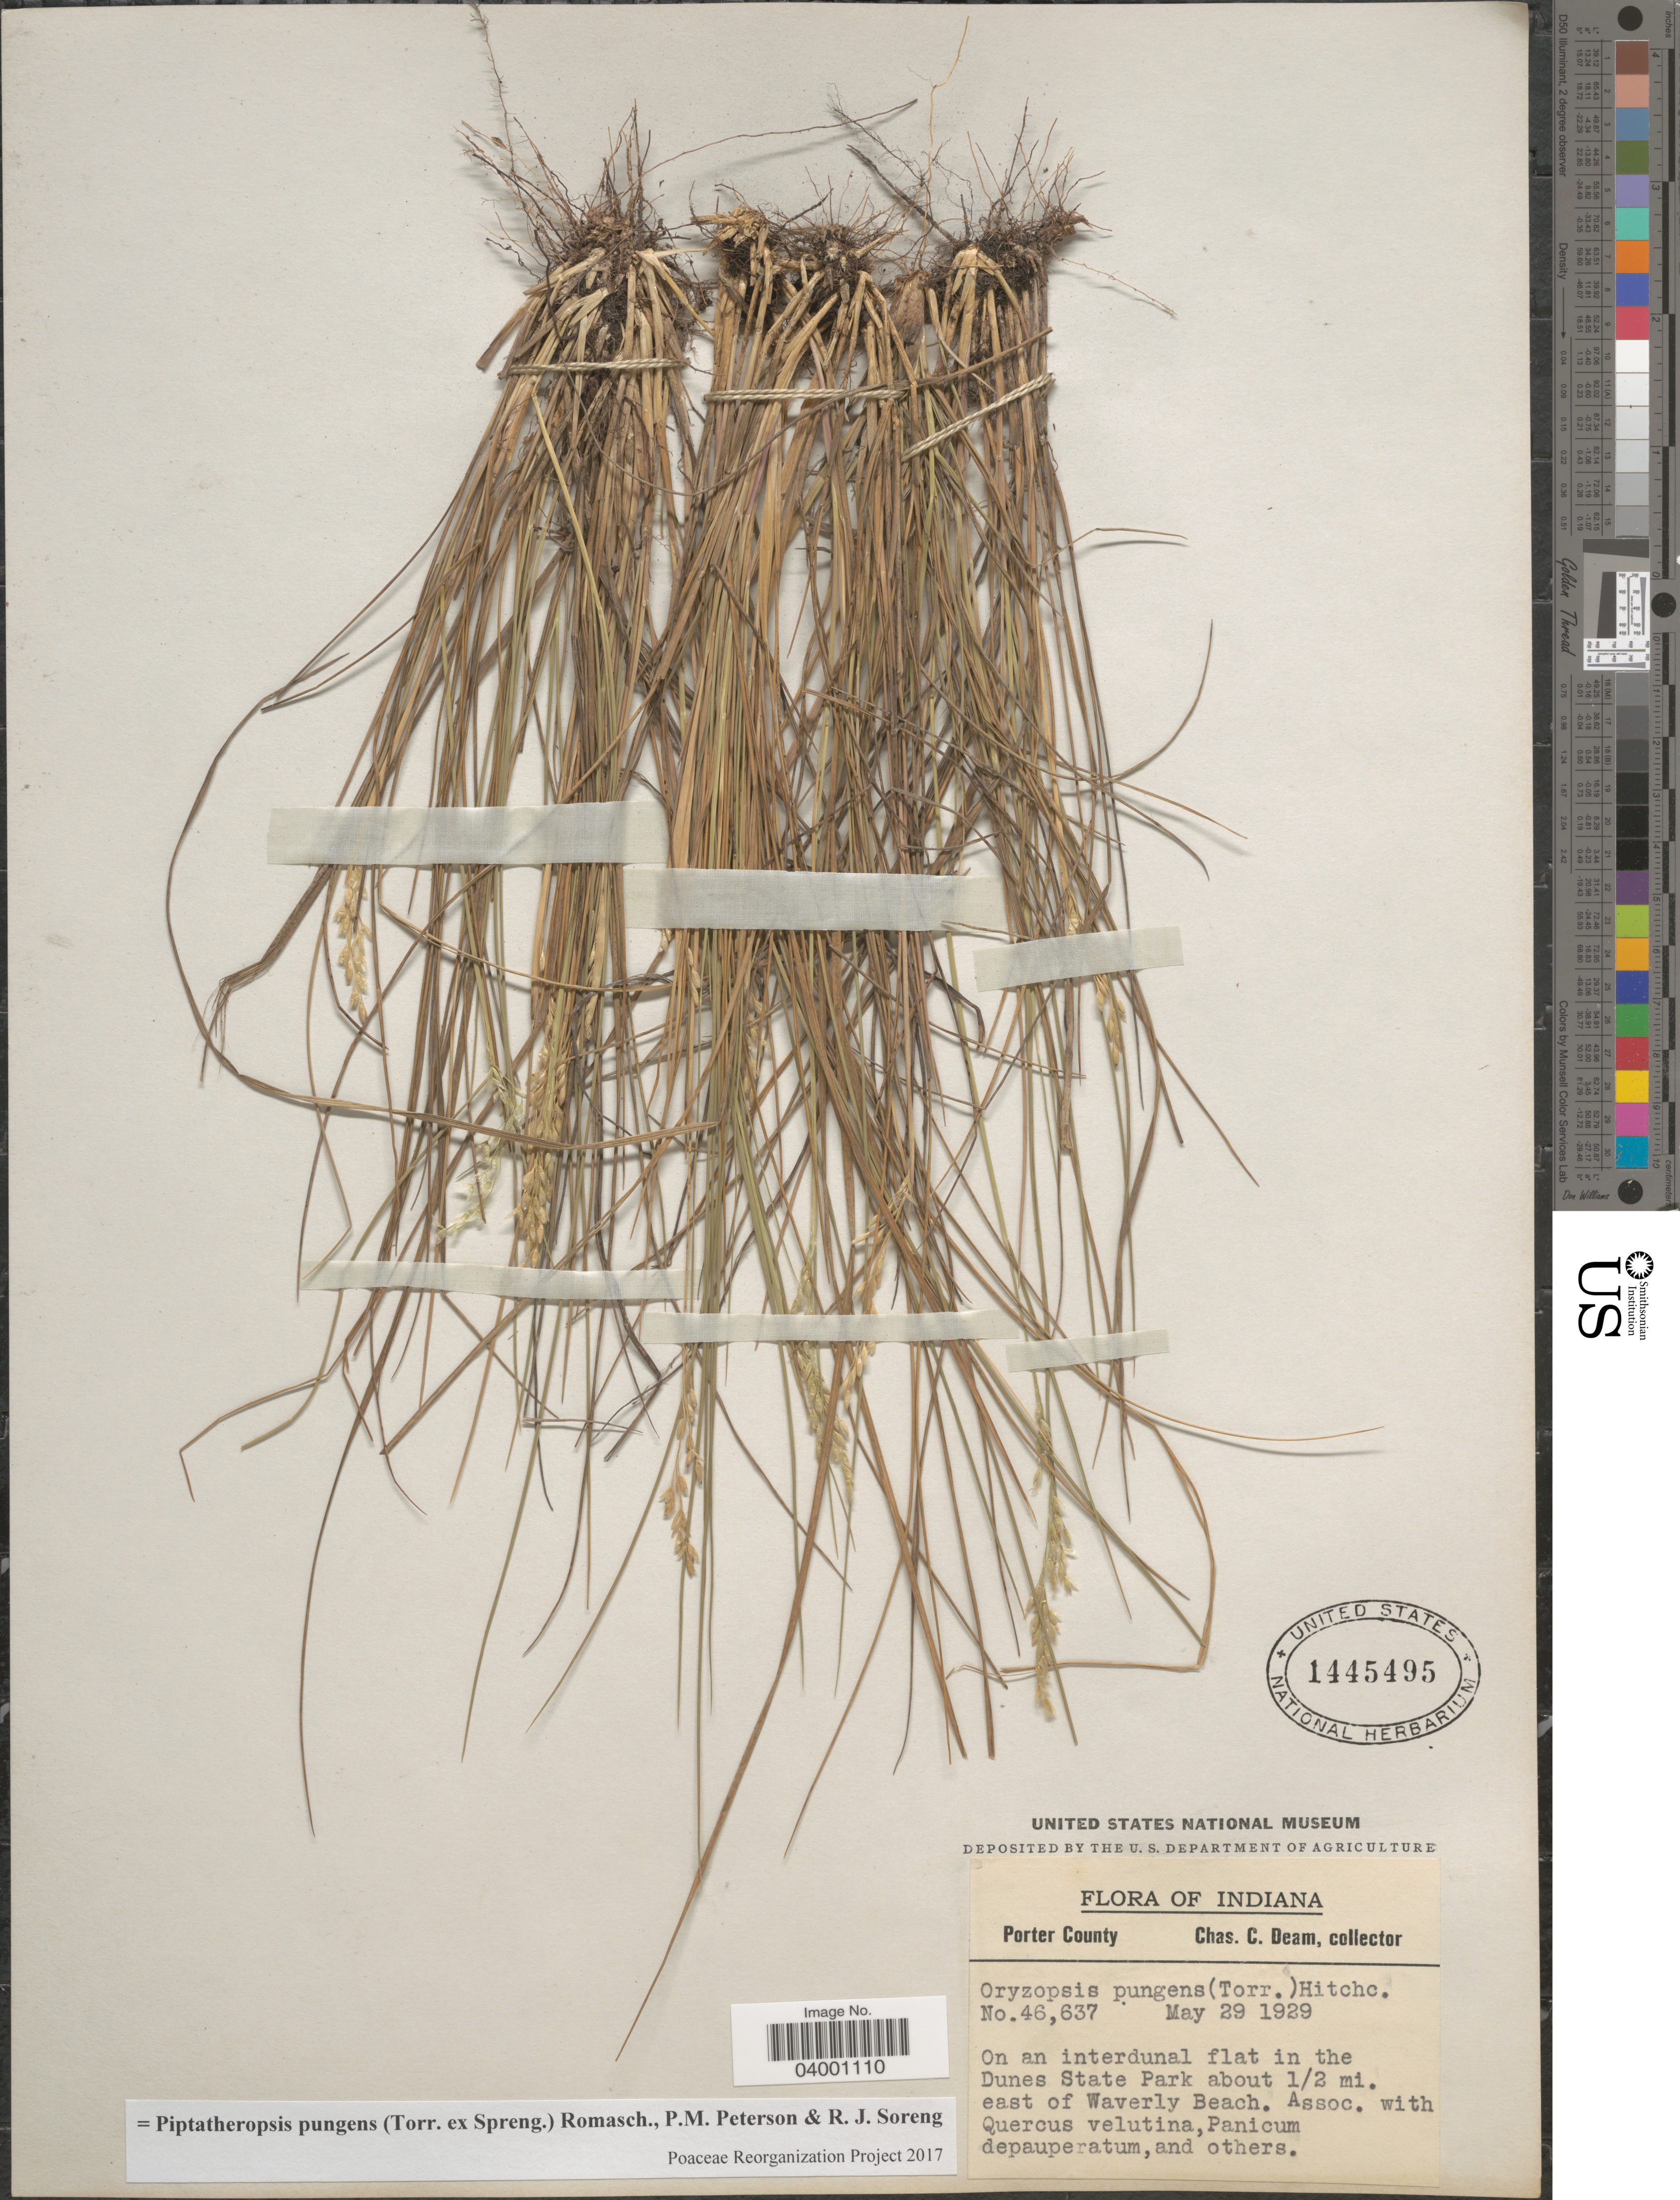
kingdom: Plantae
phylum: Tracheophyta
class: Liliopsida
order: Poales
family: Poaceae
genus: Piptatheropsis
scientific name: Piptatheropsis pungens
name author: (Torr. ex Spreng.) Romasch. et al.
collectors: C. C. Deam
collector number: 46637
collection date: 1929-05-29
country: United States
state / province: Indiana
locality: Porter County. In the Dunes State Park about 1/2 mi. east of Waverly Beach.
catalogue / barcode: US 1445495